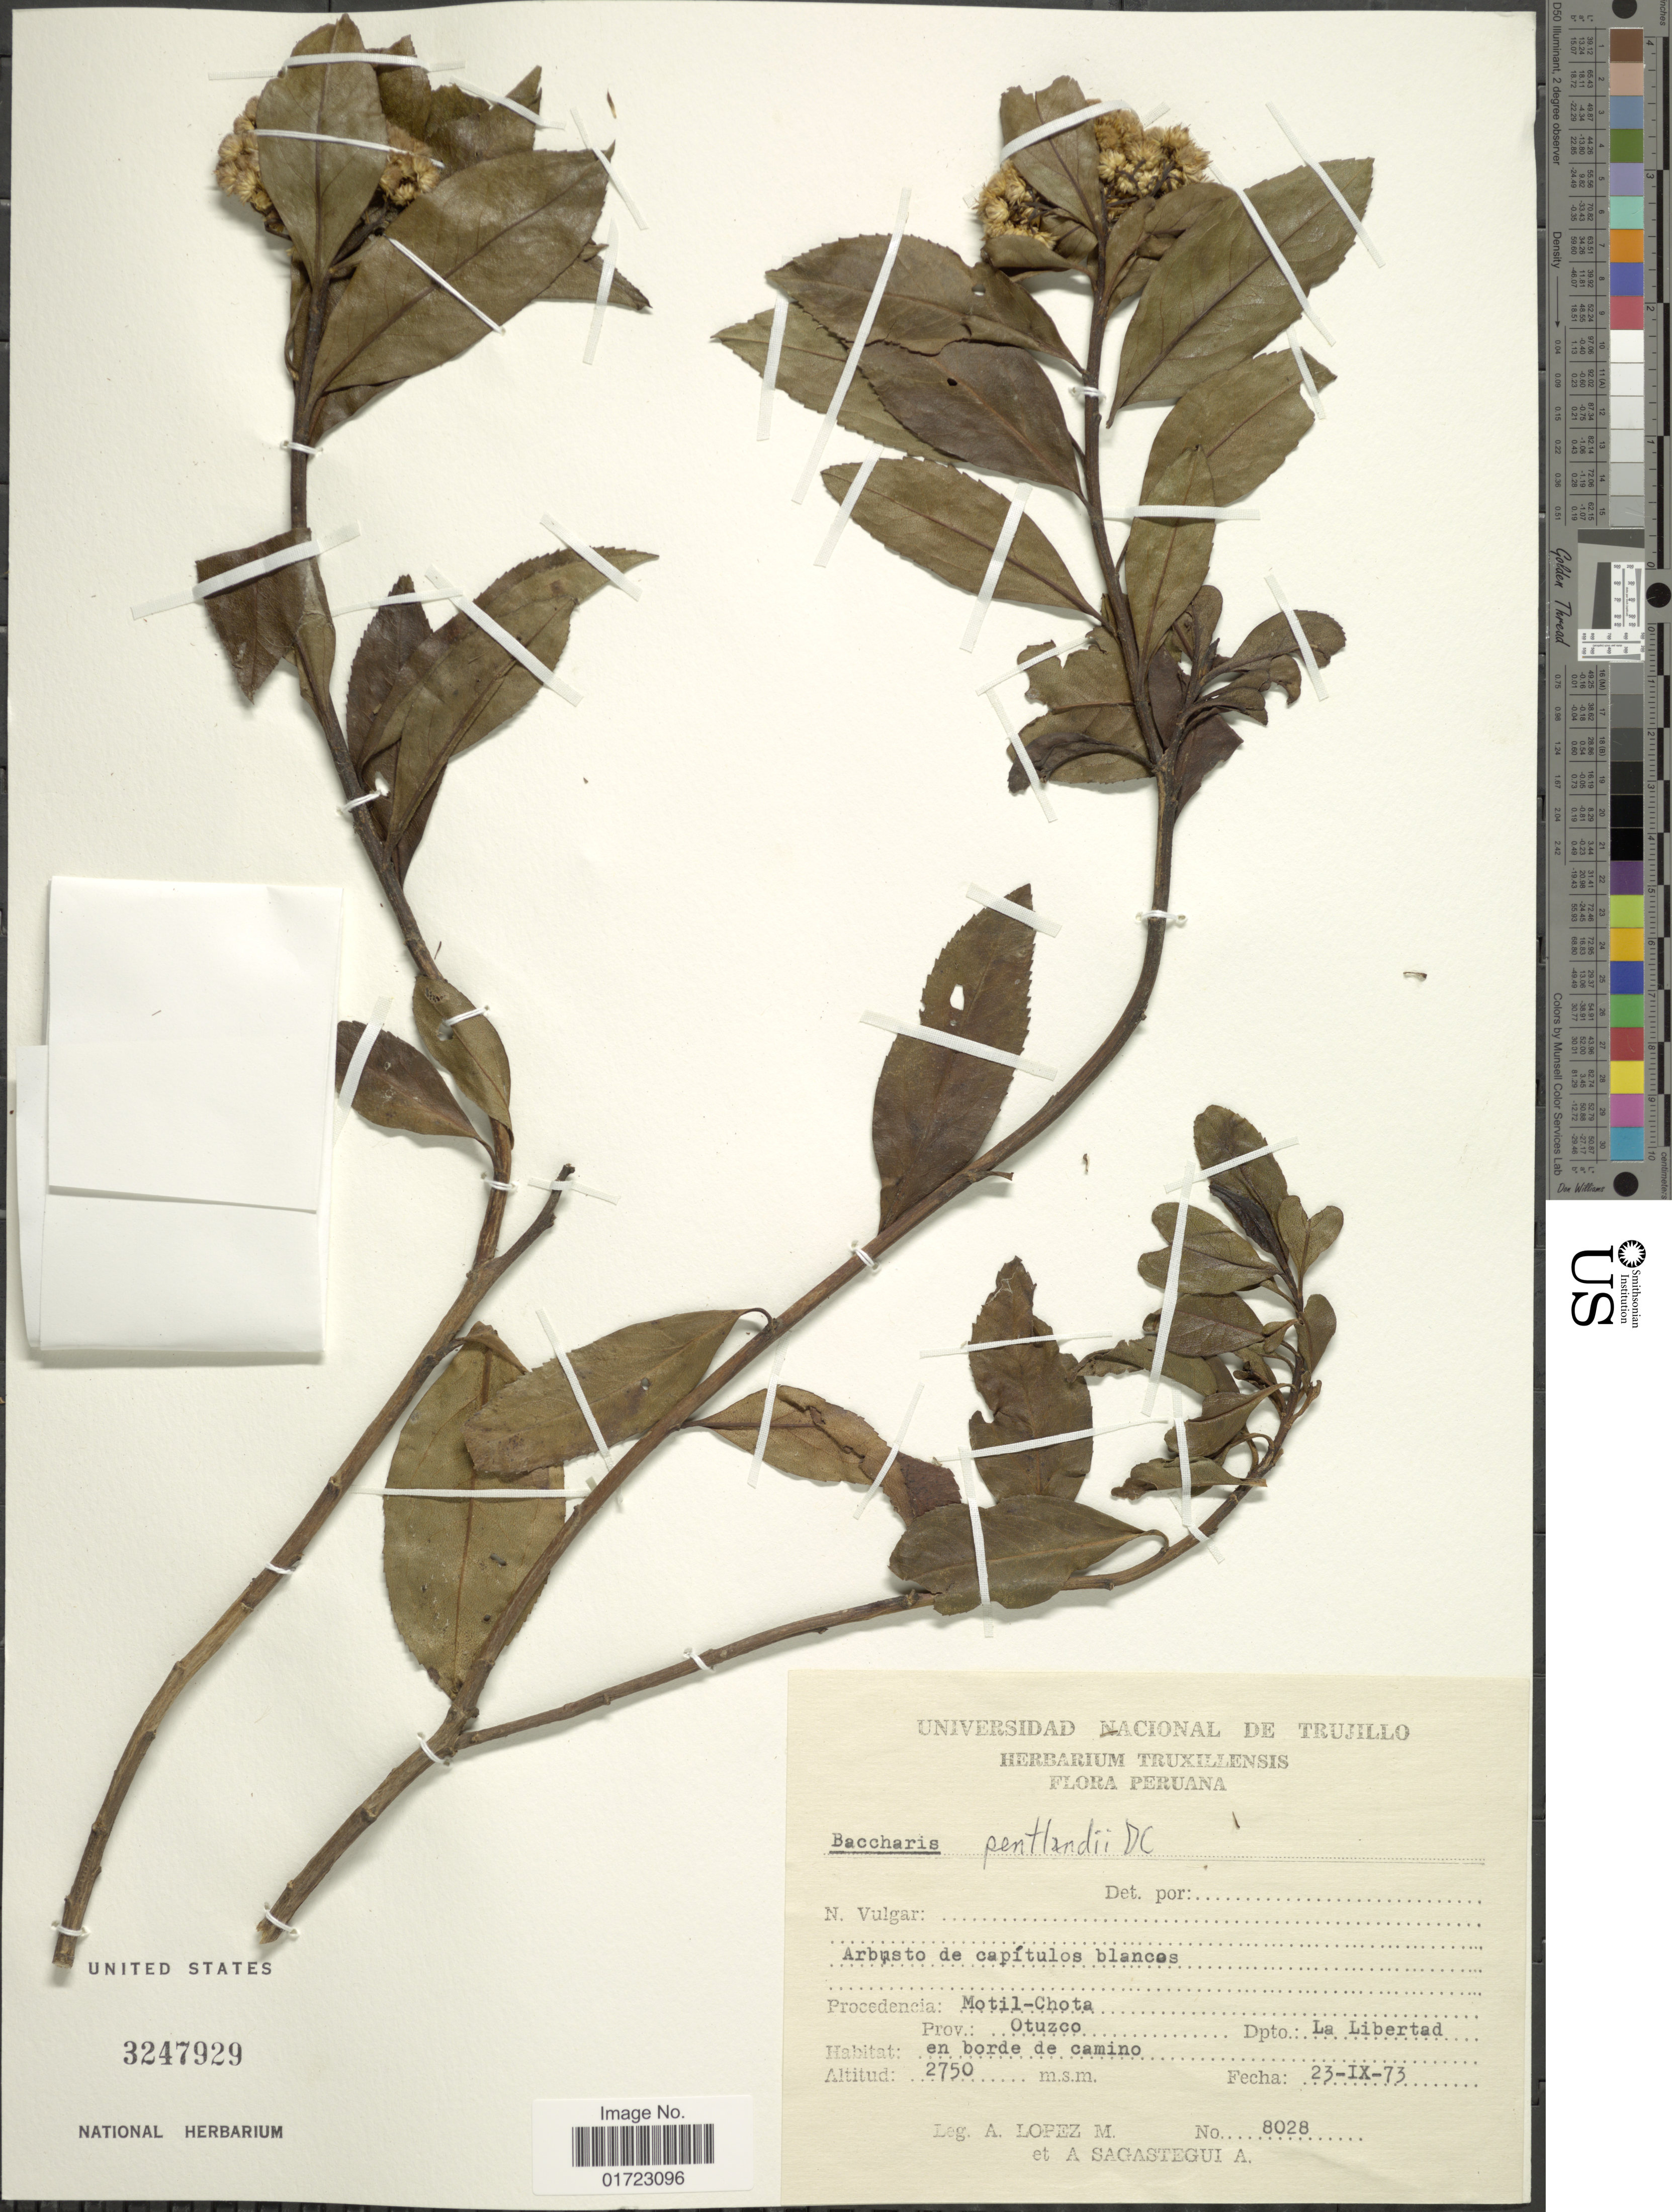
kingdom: Plantae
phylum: Tracheophyta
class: Magnoliopsida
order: Asterales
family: Asteraceae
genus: Baccharis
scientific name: Baccharis pentlandii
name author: DC.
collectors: A. López M. & A. Sagástegui A.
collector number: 8028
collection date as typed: Transcribed d/m/y: 23/9/73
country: Peru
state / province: La Libertad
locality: Motil-Chota. Prov. Otuzco,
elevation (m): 2750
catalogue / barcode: US 3247929